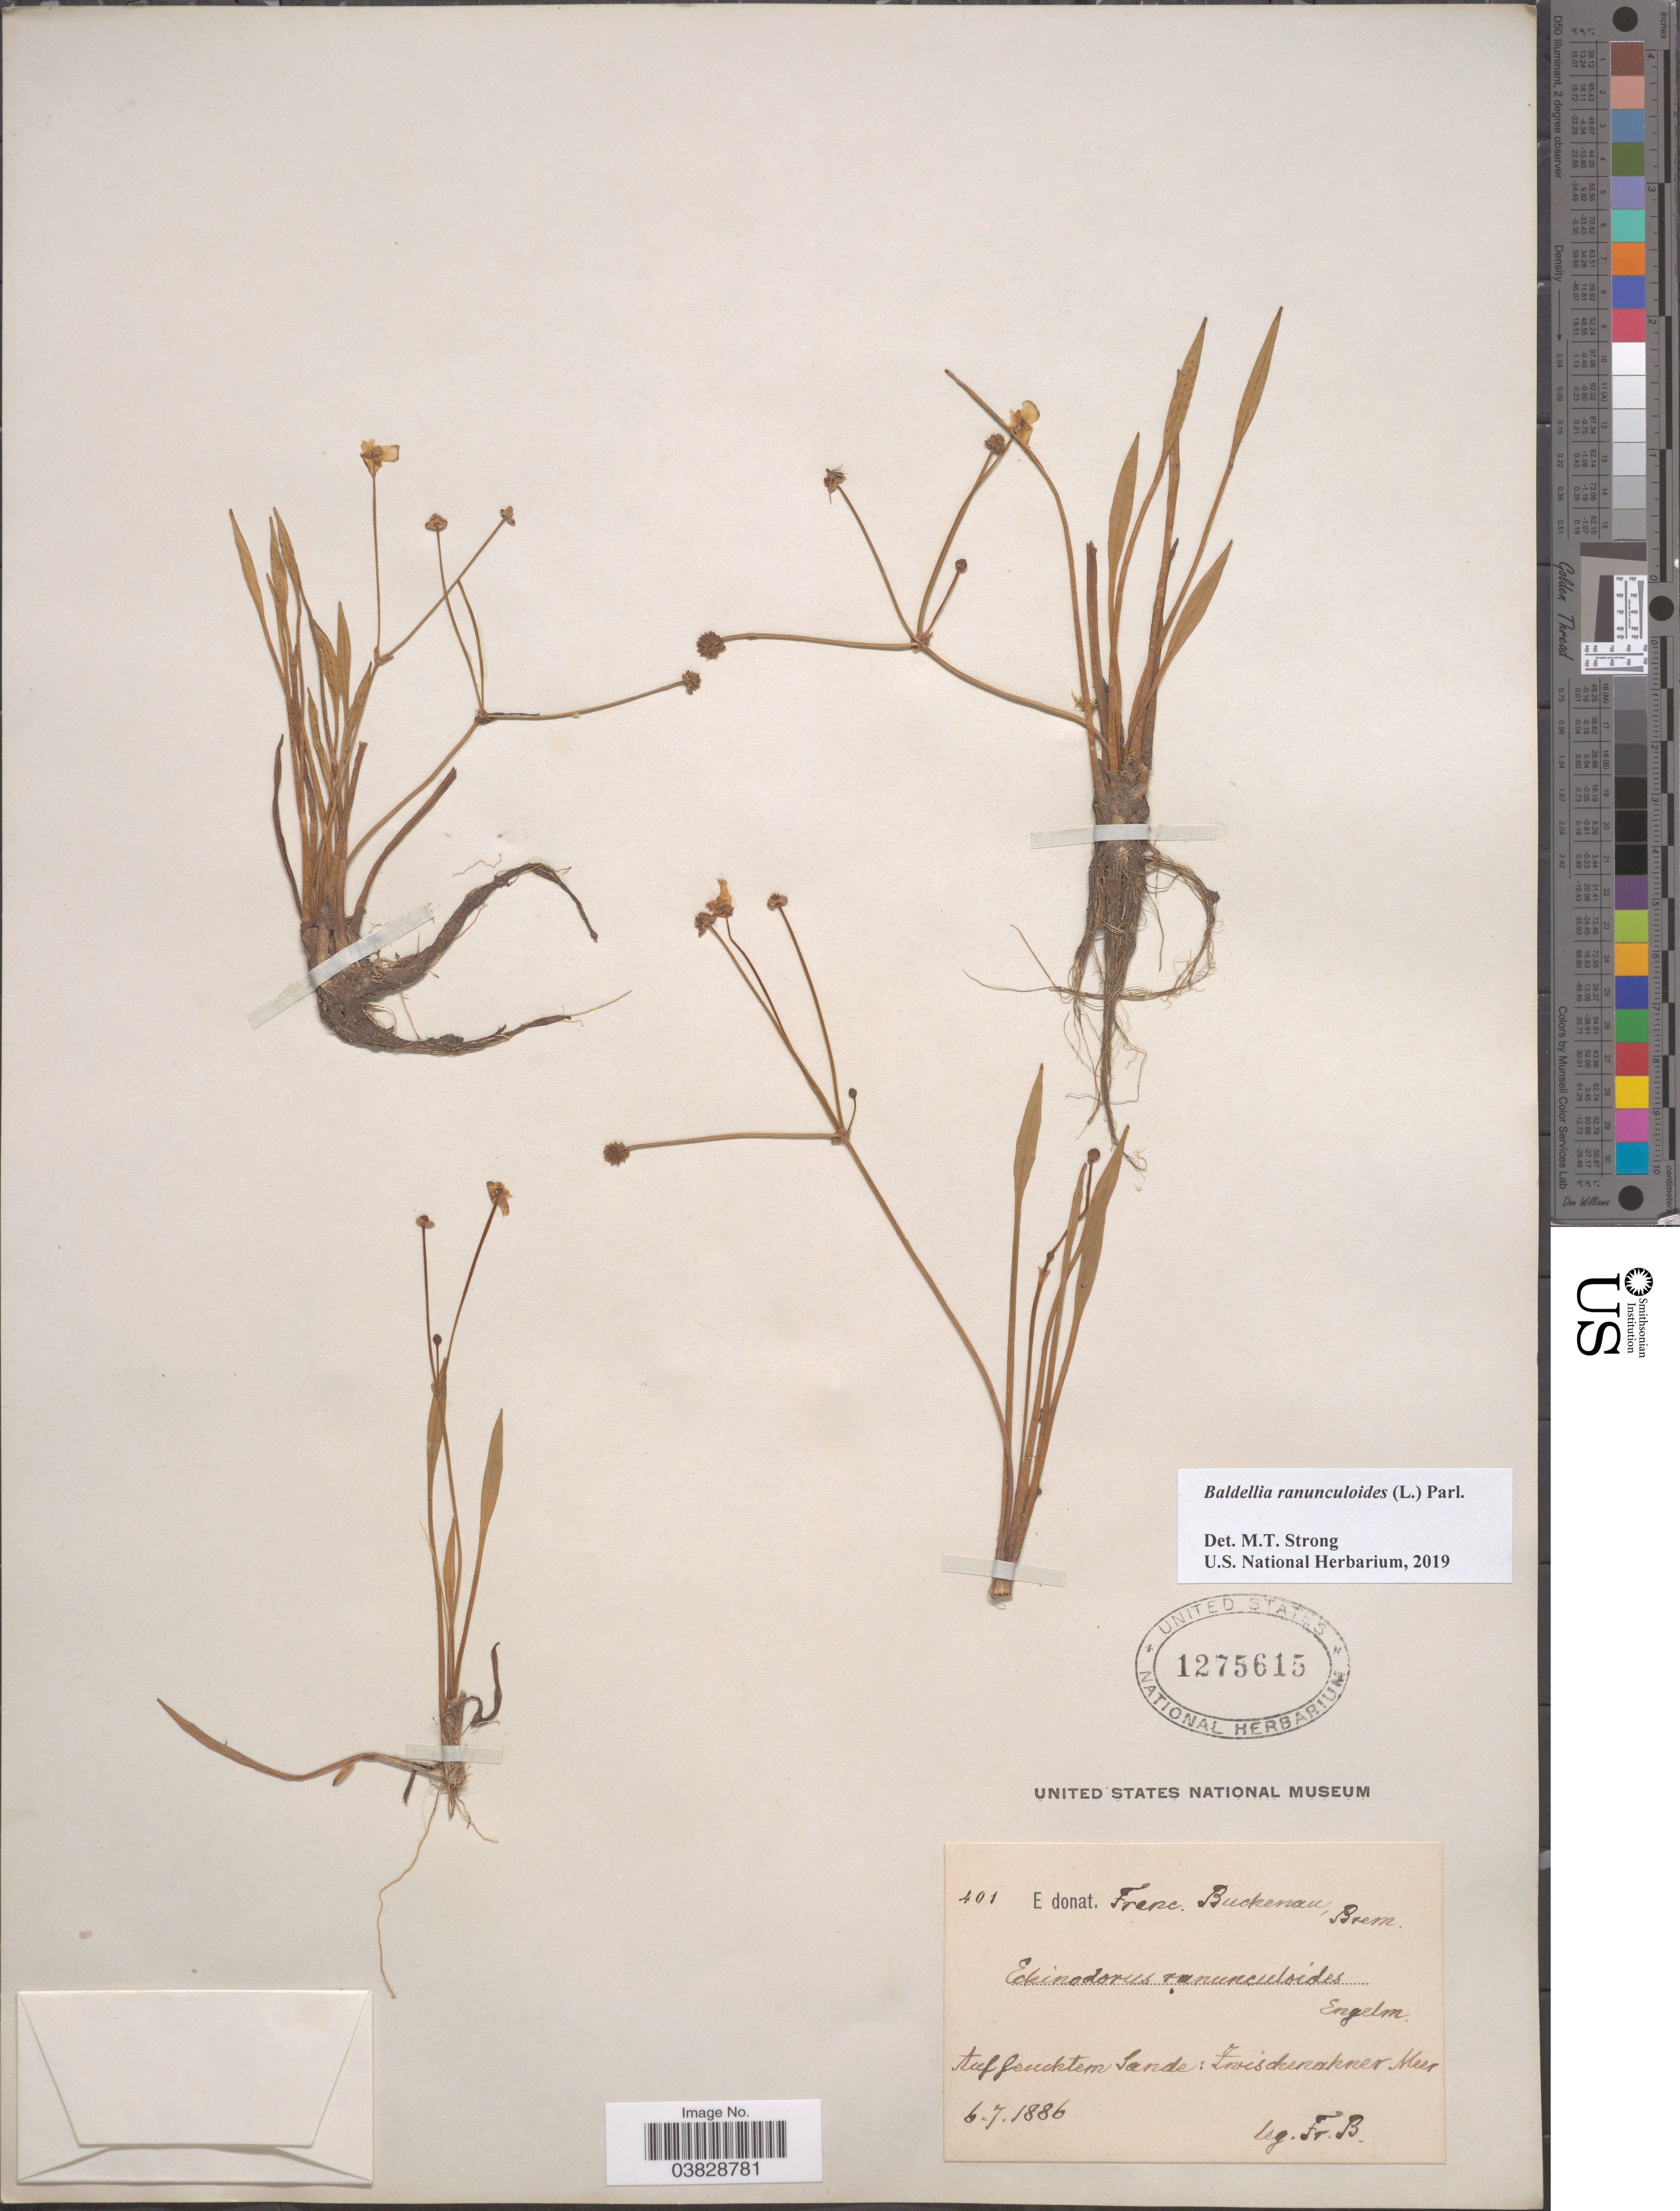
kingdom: Plantae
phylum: Tracheophyta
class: Liliopsida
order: Alismatales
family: Alismataceae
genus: Baldellia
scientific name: Baldellia ranunculoides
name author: (L.) Parl.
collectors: F. Buckenau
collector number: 401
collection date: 1886-07-06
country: Germany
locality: Auf feuchtem Sande: Zwischenahner Meer.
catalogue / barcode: US 1275615